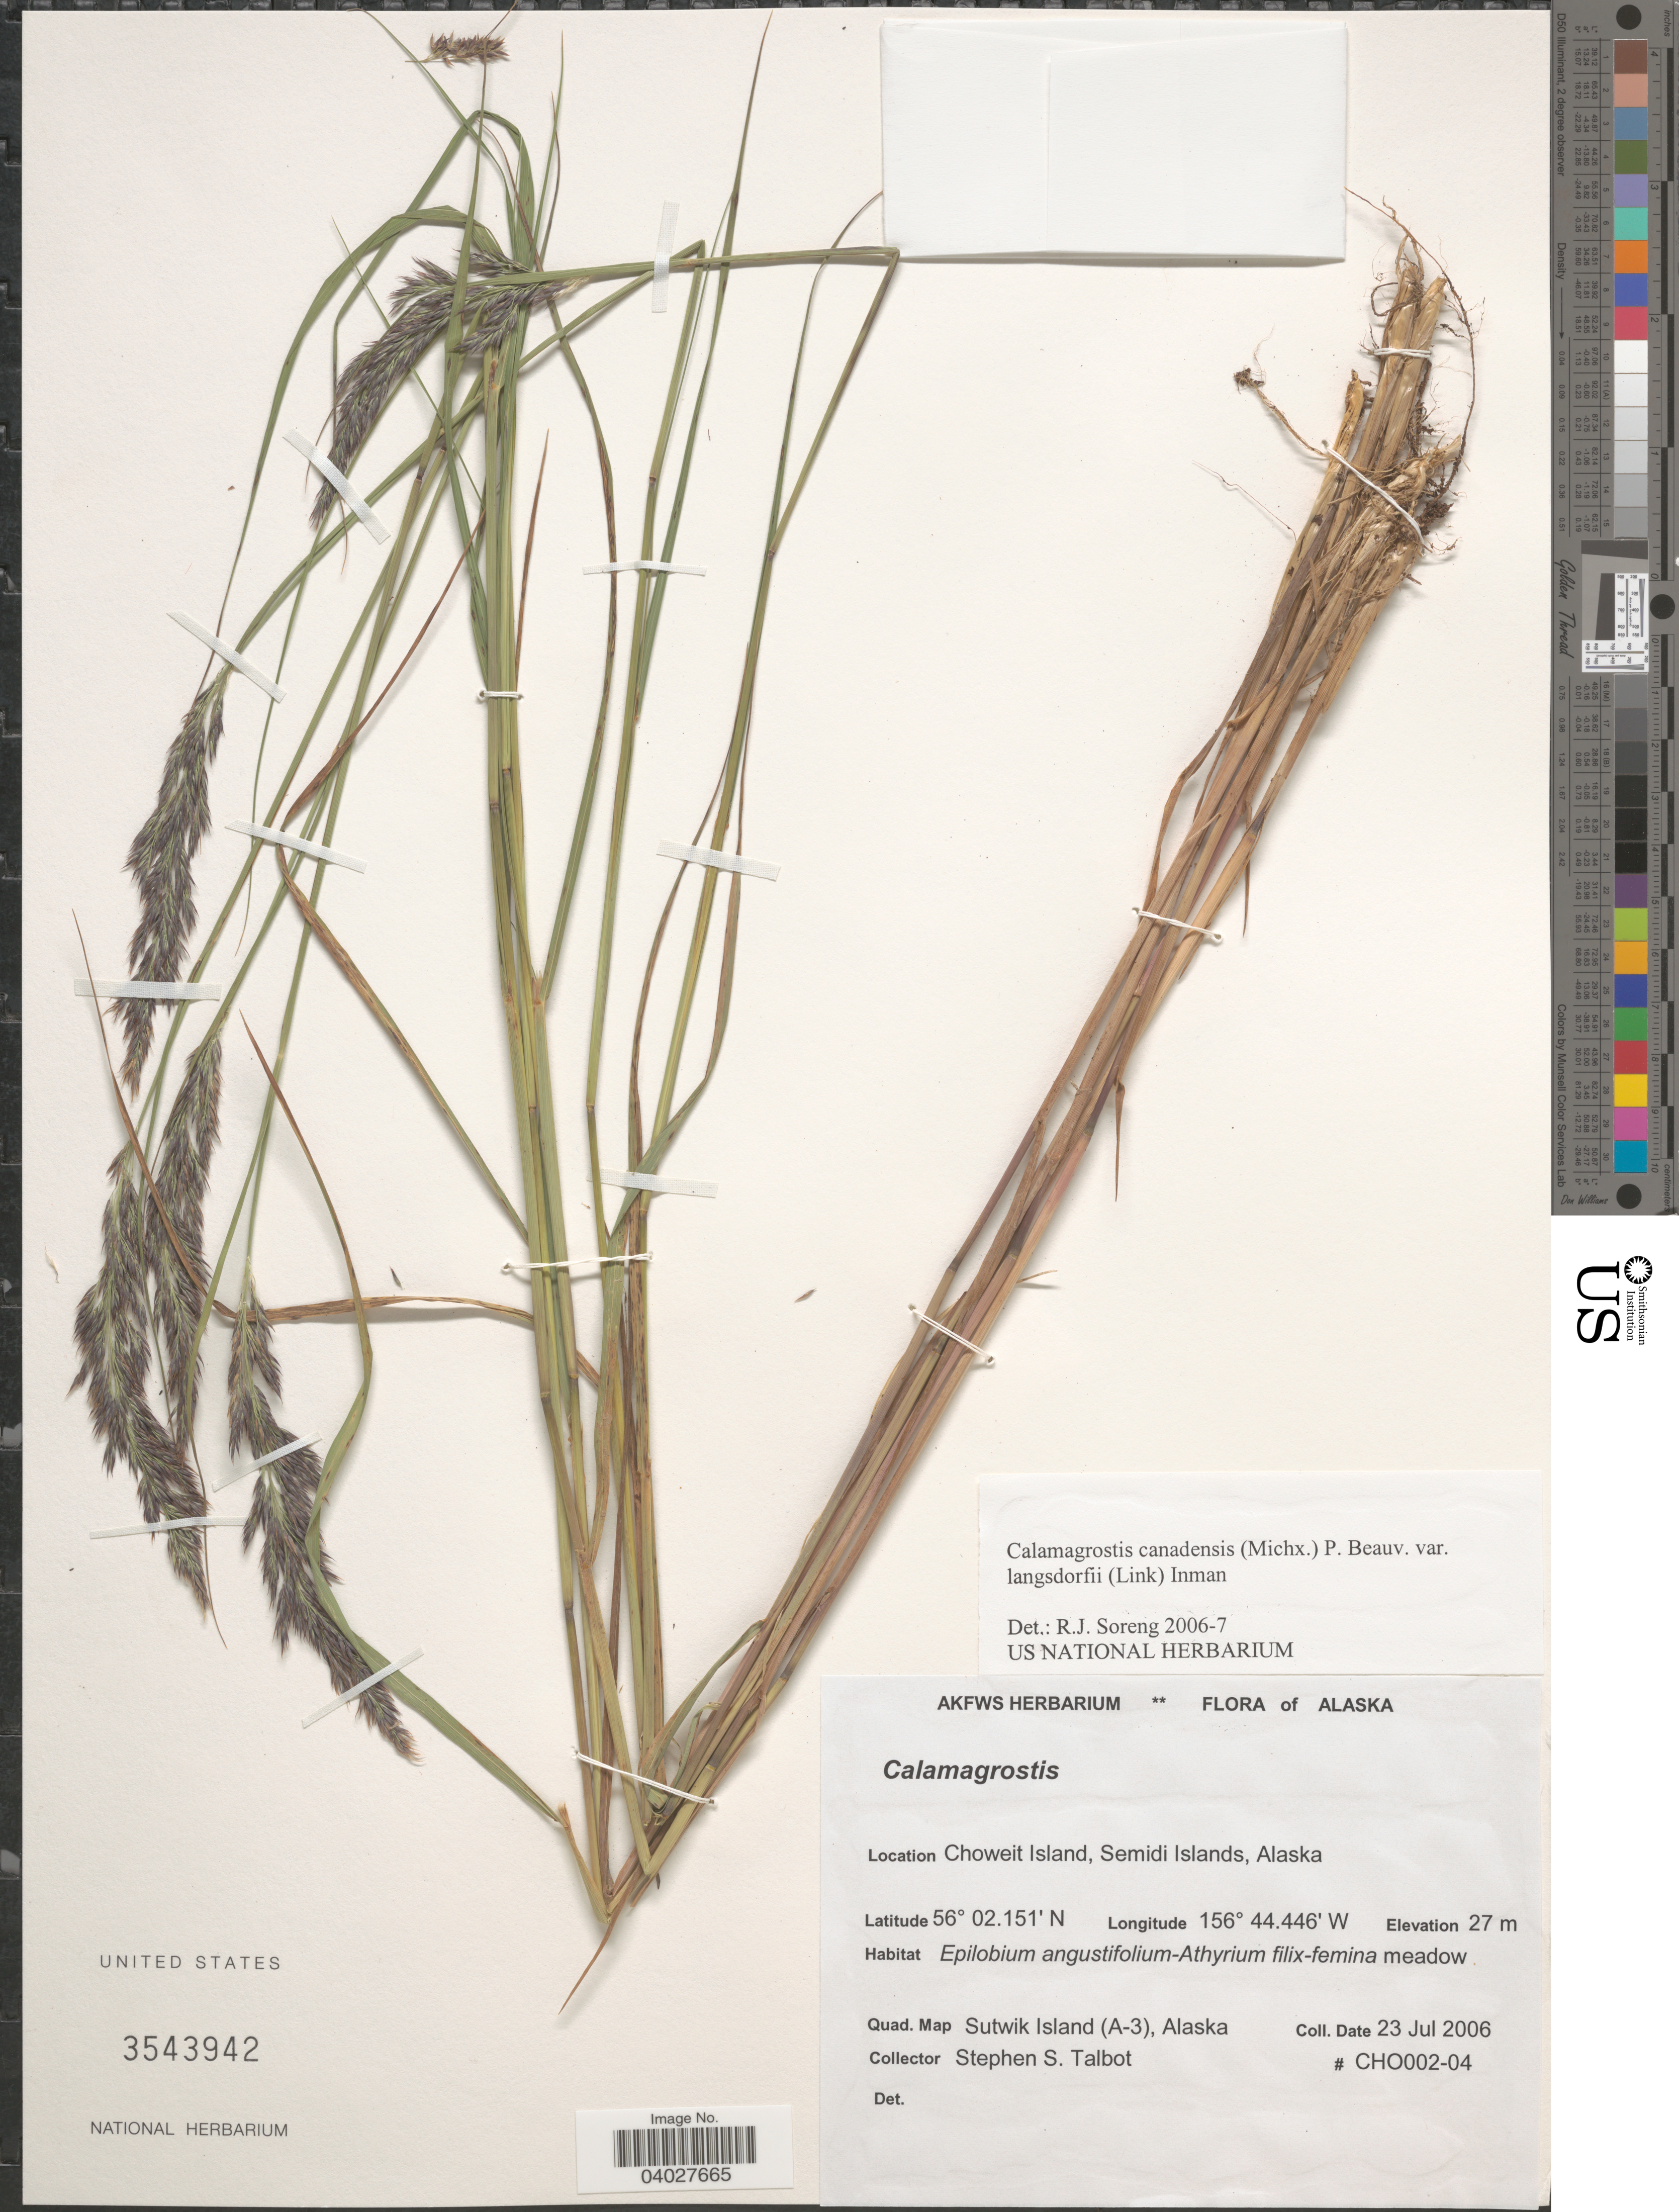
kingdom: Plantae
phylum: Tracheophyta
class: Liliopsida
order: Poales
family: Poaceae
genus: Calamagrostis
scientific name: Calamagrostis canadensis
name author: (Michx.) P. Beauv.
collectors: S. S. Talbot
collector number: CHO002-04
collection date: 2006-07-23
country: United States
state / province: Alaska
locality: Choweit Island, Semidi Islands. Quad. Map Sutwik Island (A-3).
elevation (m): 27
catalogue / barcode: US 3543942